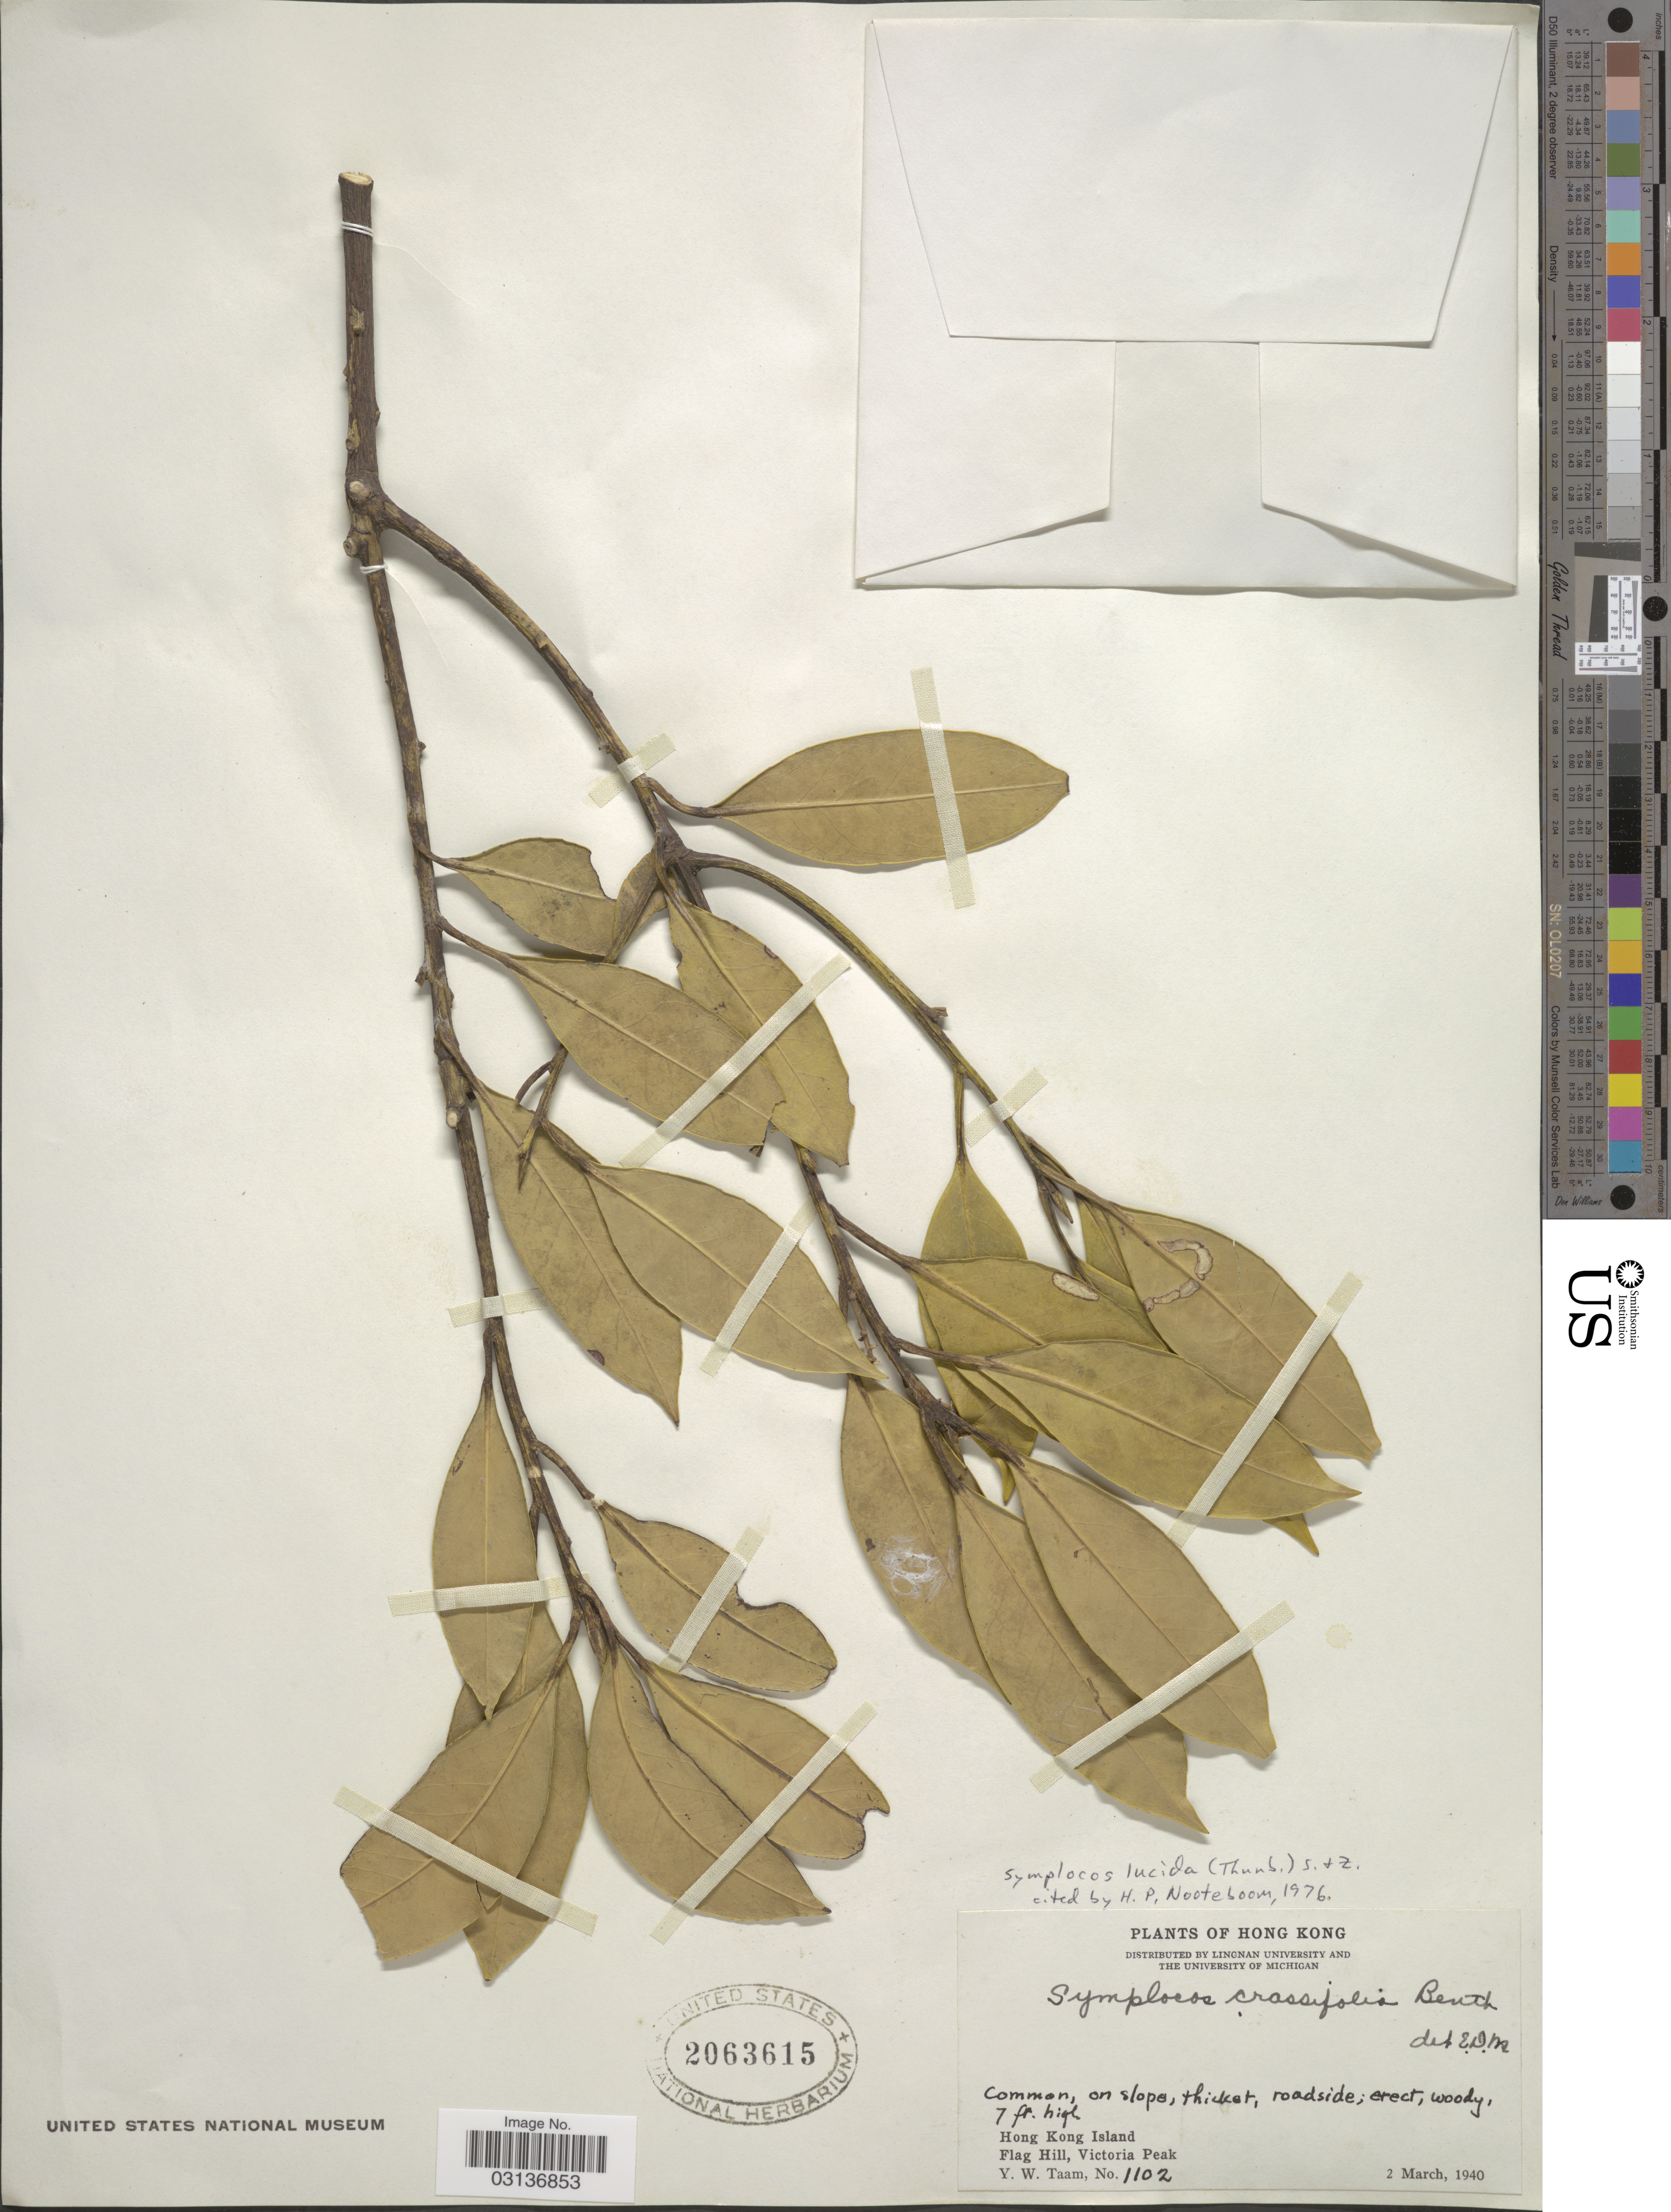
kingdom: Plantae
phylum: Tracheophyta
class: Magnoliopsida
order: Ericales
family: Symplocaceae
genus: Symplocos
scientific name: Symplocos lucida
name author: (Thurb.) Siebold & Zucc.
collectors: Y. W. Taam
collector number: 1102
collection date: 1940-03-02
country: China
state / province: Hong Kong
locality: Hong Kong Island. Flag Hill, Victoria Peak.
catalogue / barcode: US 2063615